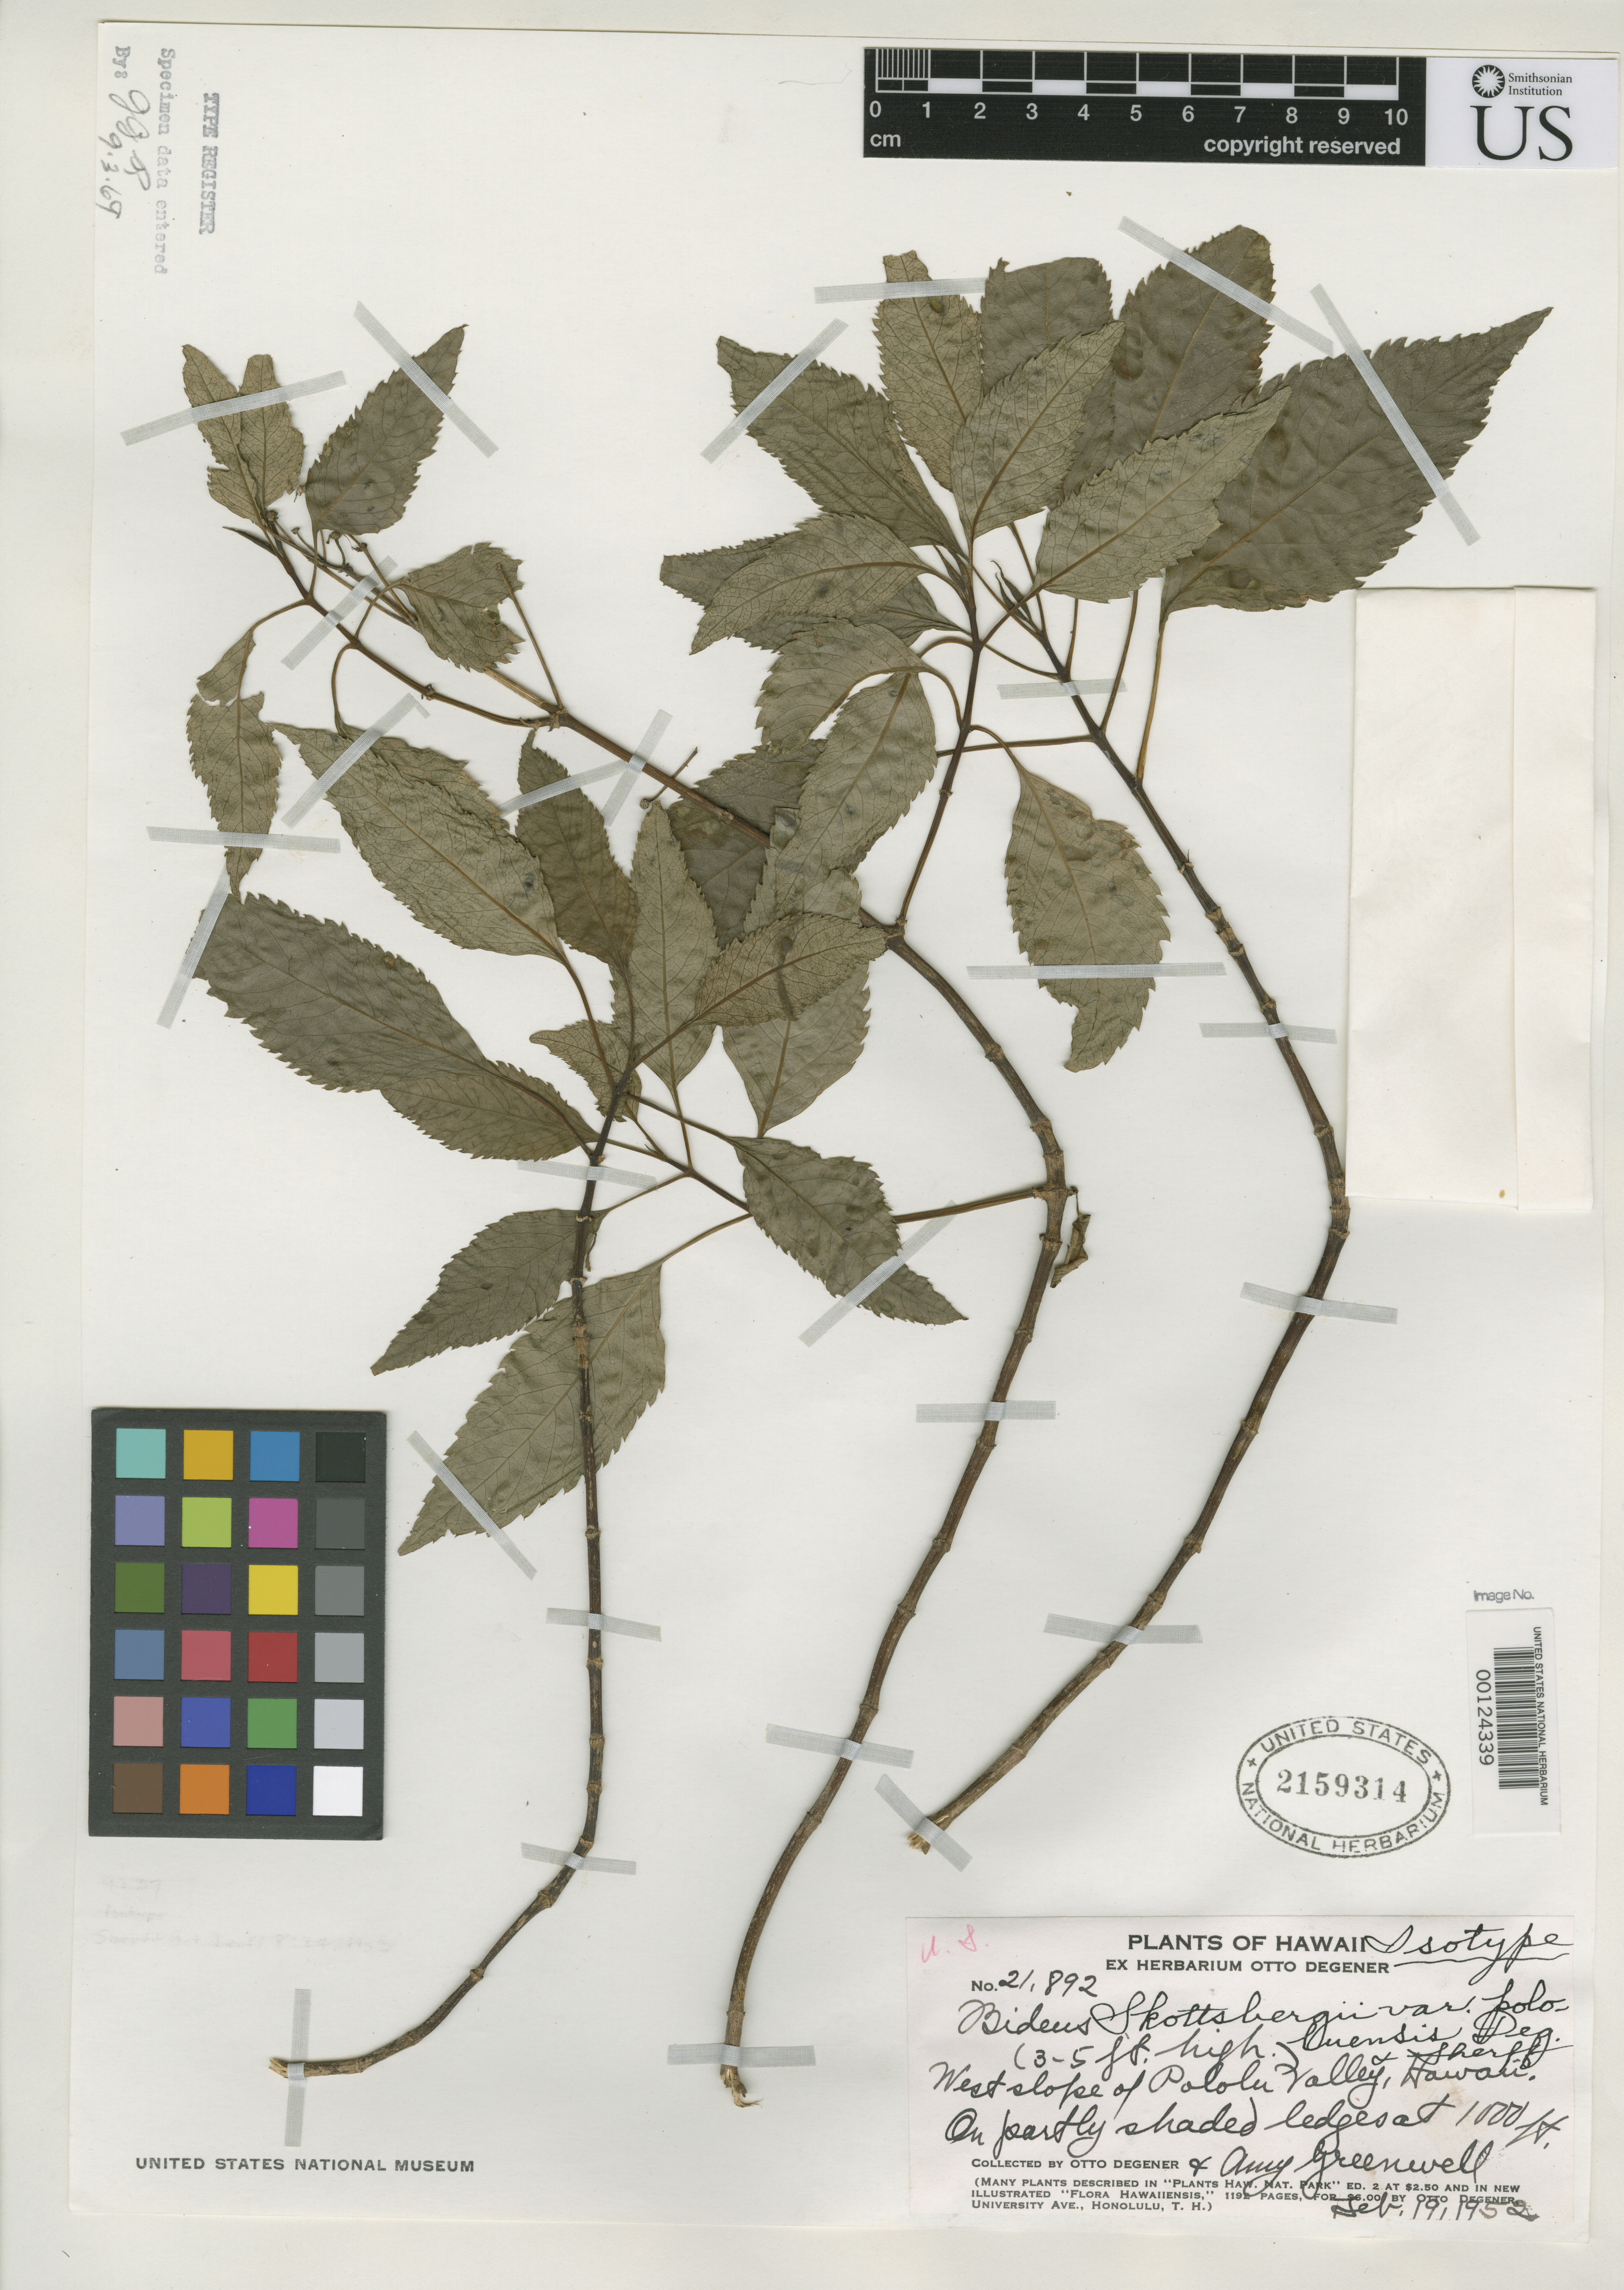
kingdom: Plantae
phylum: Tracheophyta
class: Magnoliopsida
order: Asterales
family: Asteraceae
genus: Bidens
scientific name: Bidens skottsbergii var. pololuensis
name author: Sherff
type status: Isotype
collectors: O. Degener & A. B. Greenwell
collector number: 21892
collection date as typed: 19 Feb 1952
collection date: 1952-02-19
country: United States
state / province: Hawaii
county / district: Hawaii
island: Hawaii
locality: Pololu Valley.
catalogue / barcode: US 2159314